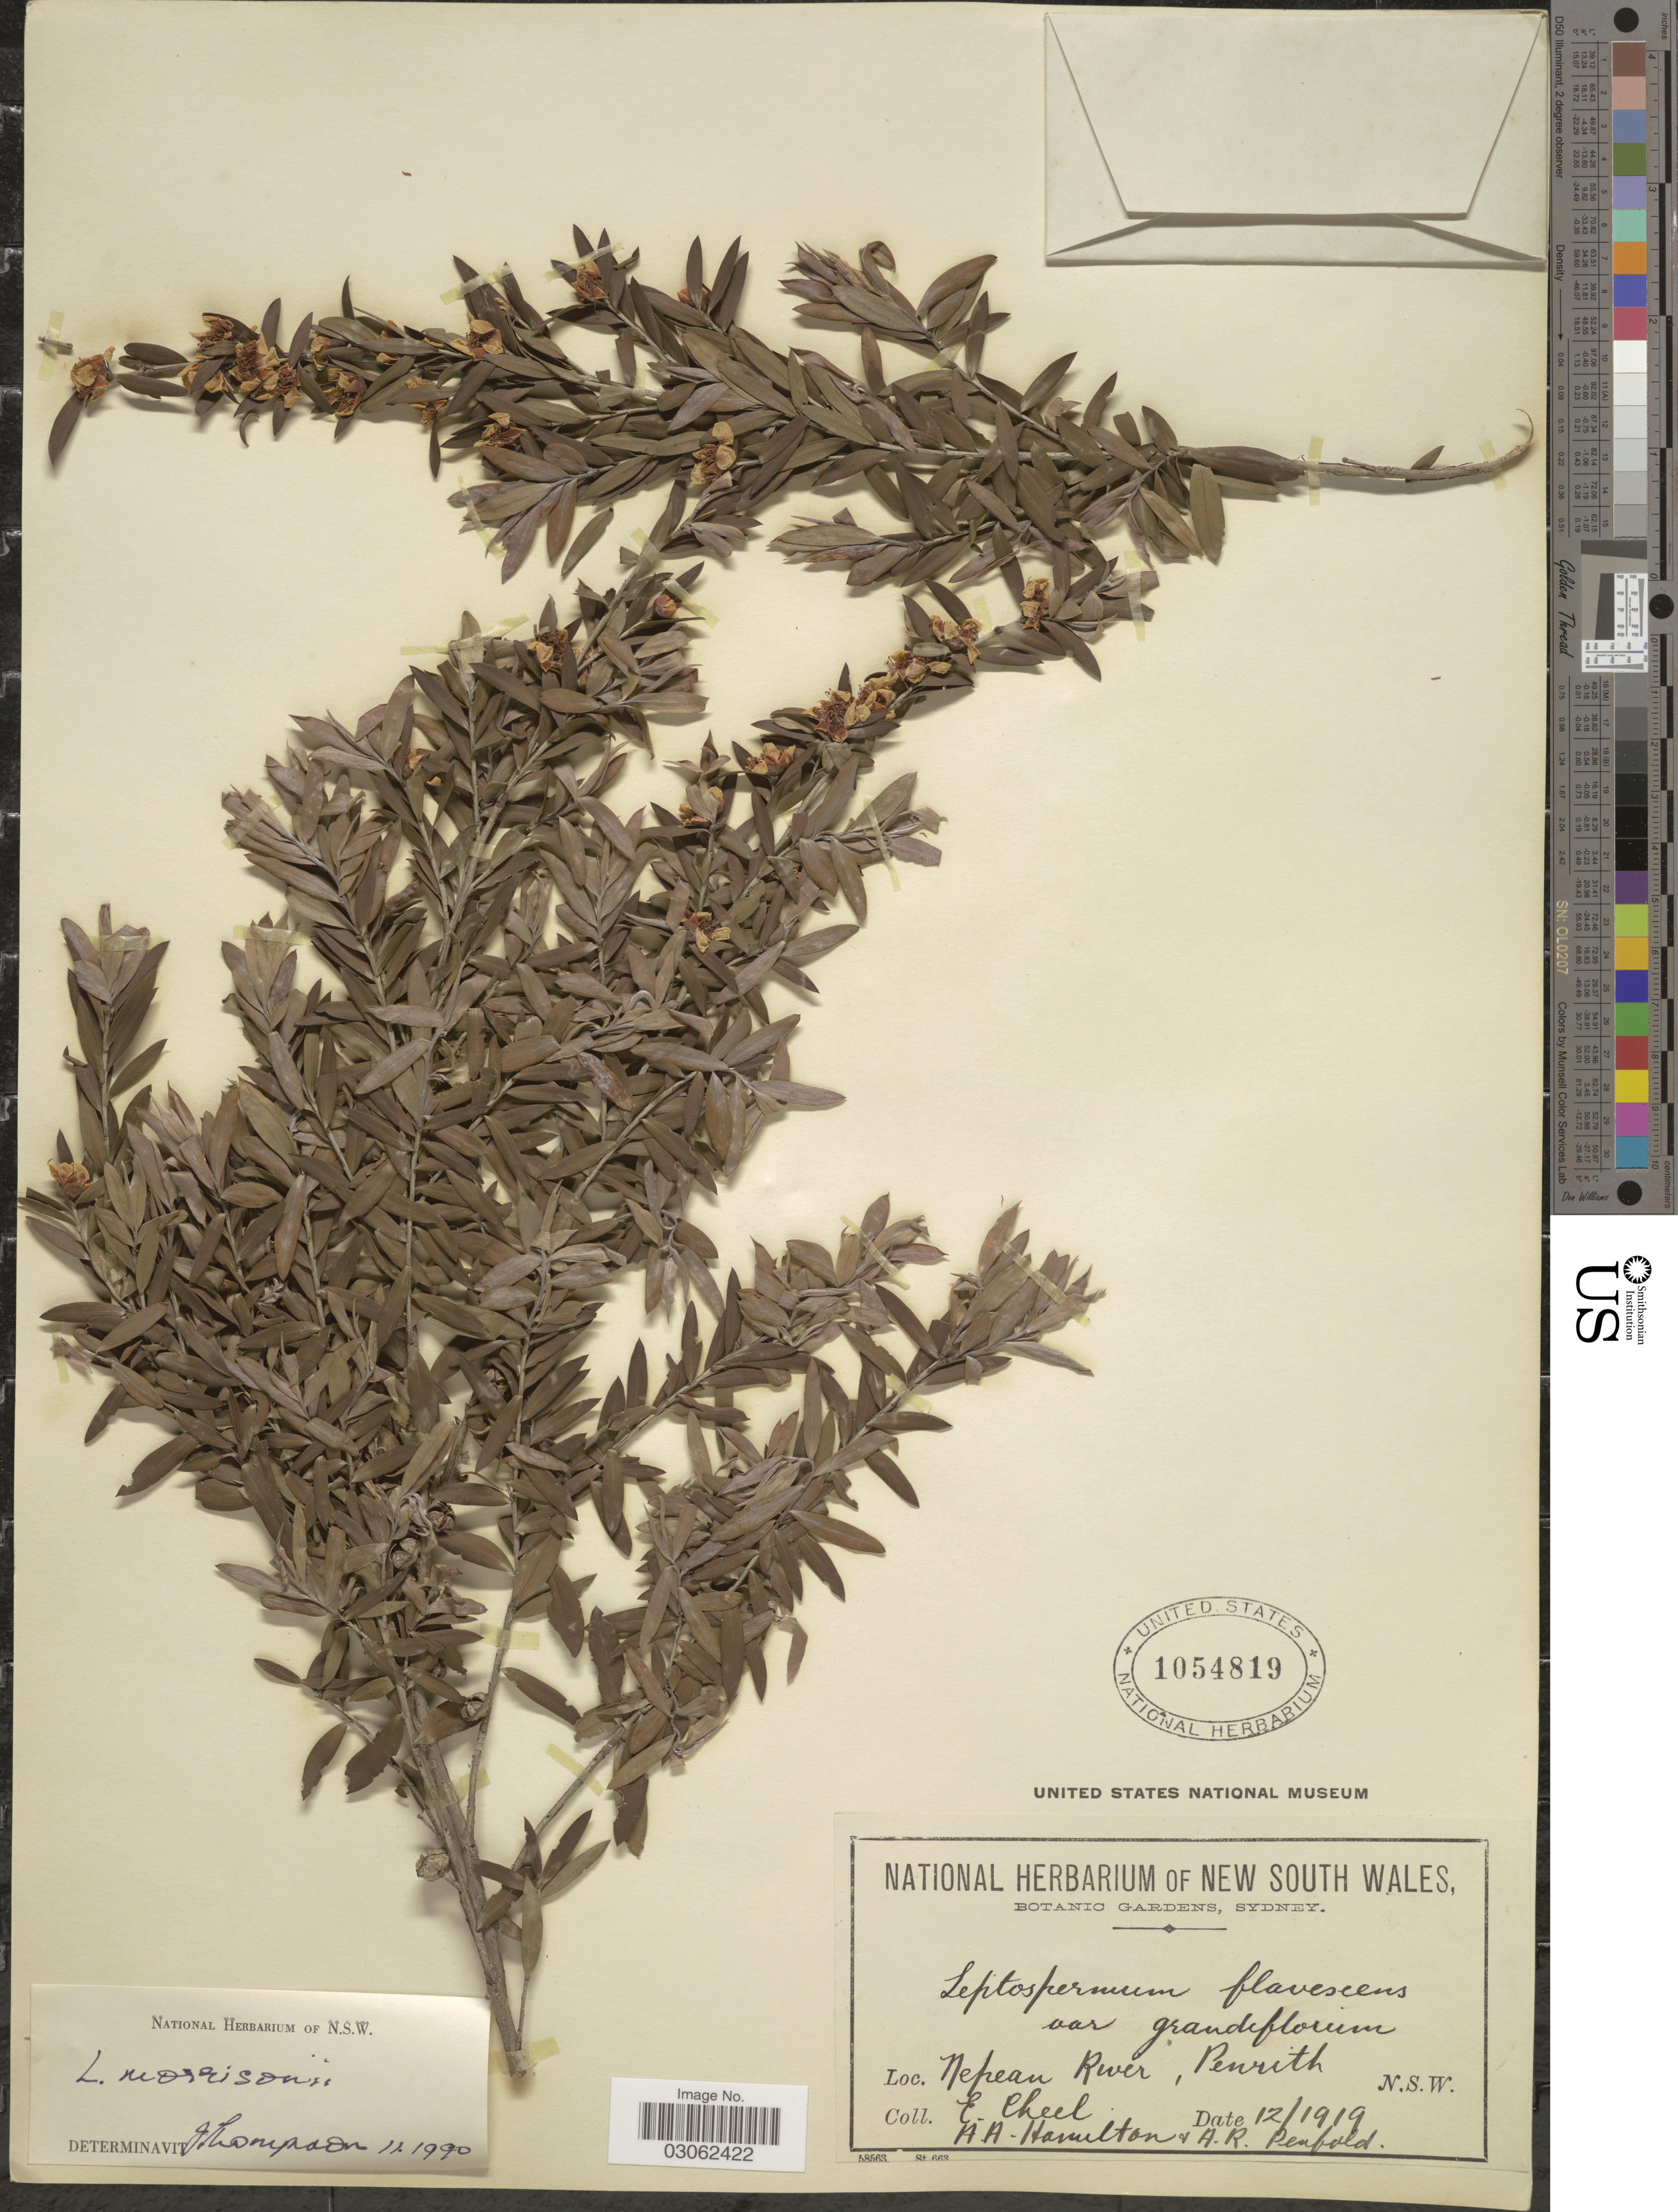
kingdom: Plantae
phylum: Tracheophyta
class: Magnoliopsida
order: Myrtales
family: Myrtaceae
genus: Leptospermum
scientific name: Leptospermum morrisonii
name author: Joy Thomps.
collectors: E. Cheel & A. A. Hamilton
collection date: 1919-12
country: Australia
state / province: New South Wales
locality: Nepean River, Penrith N.S.W.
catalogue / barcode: US 1054819